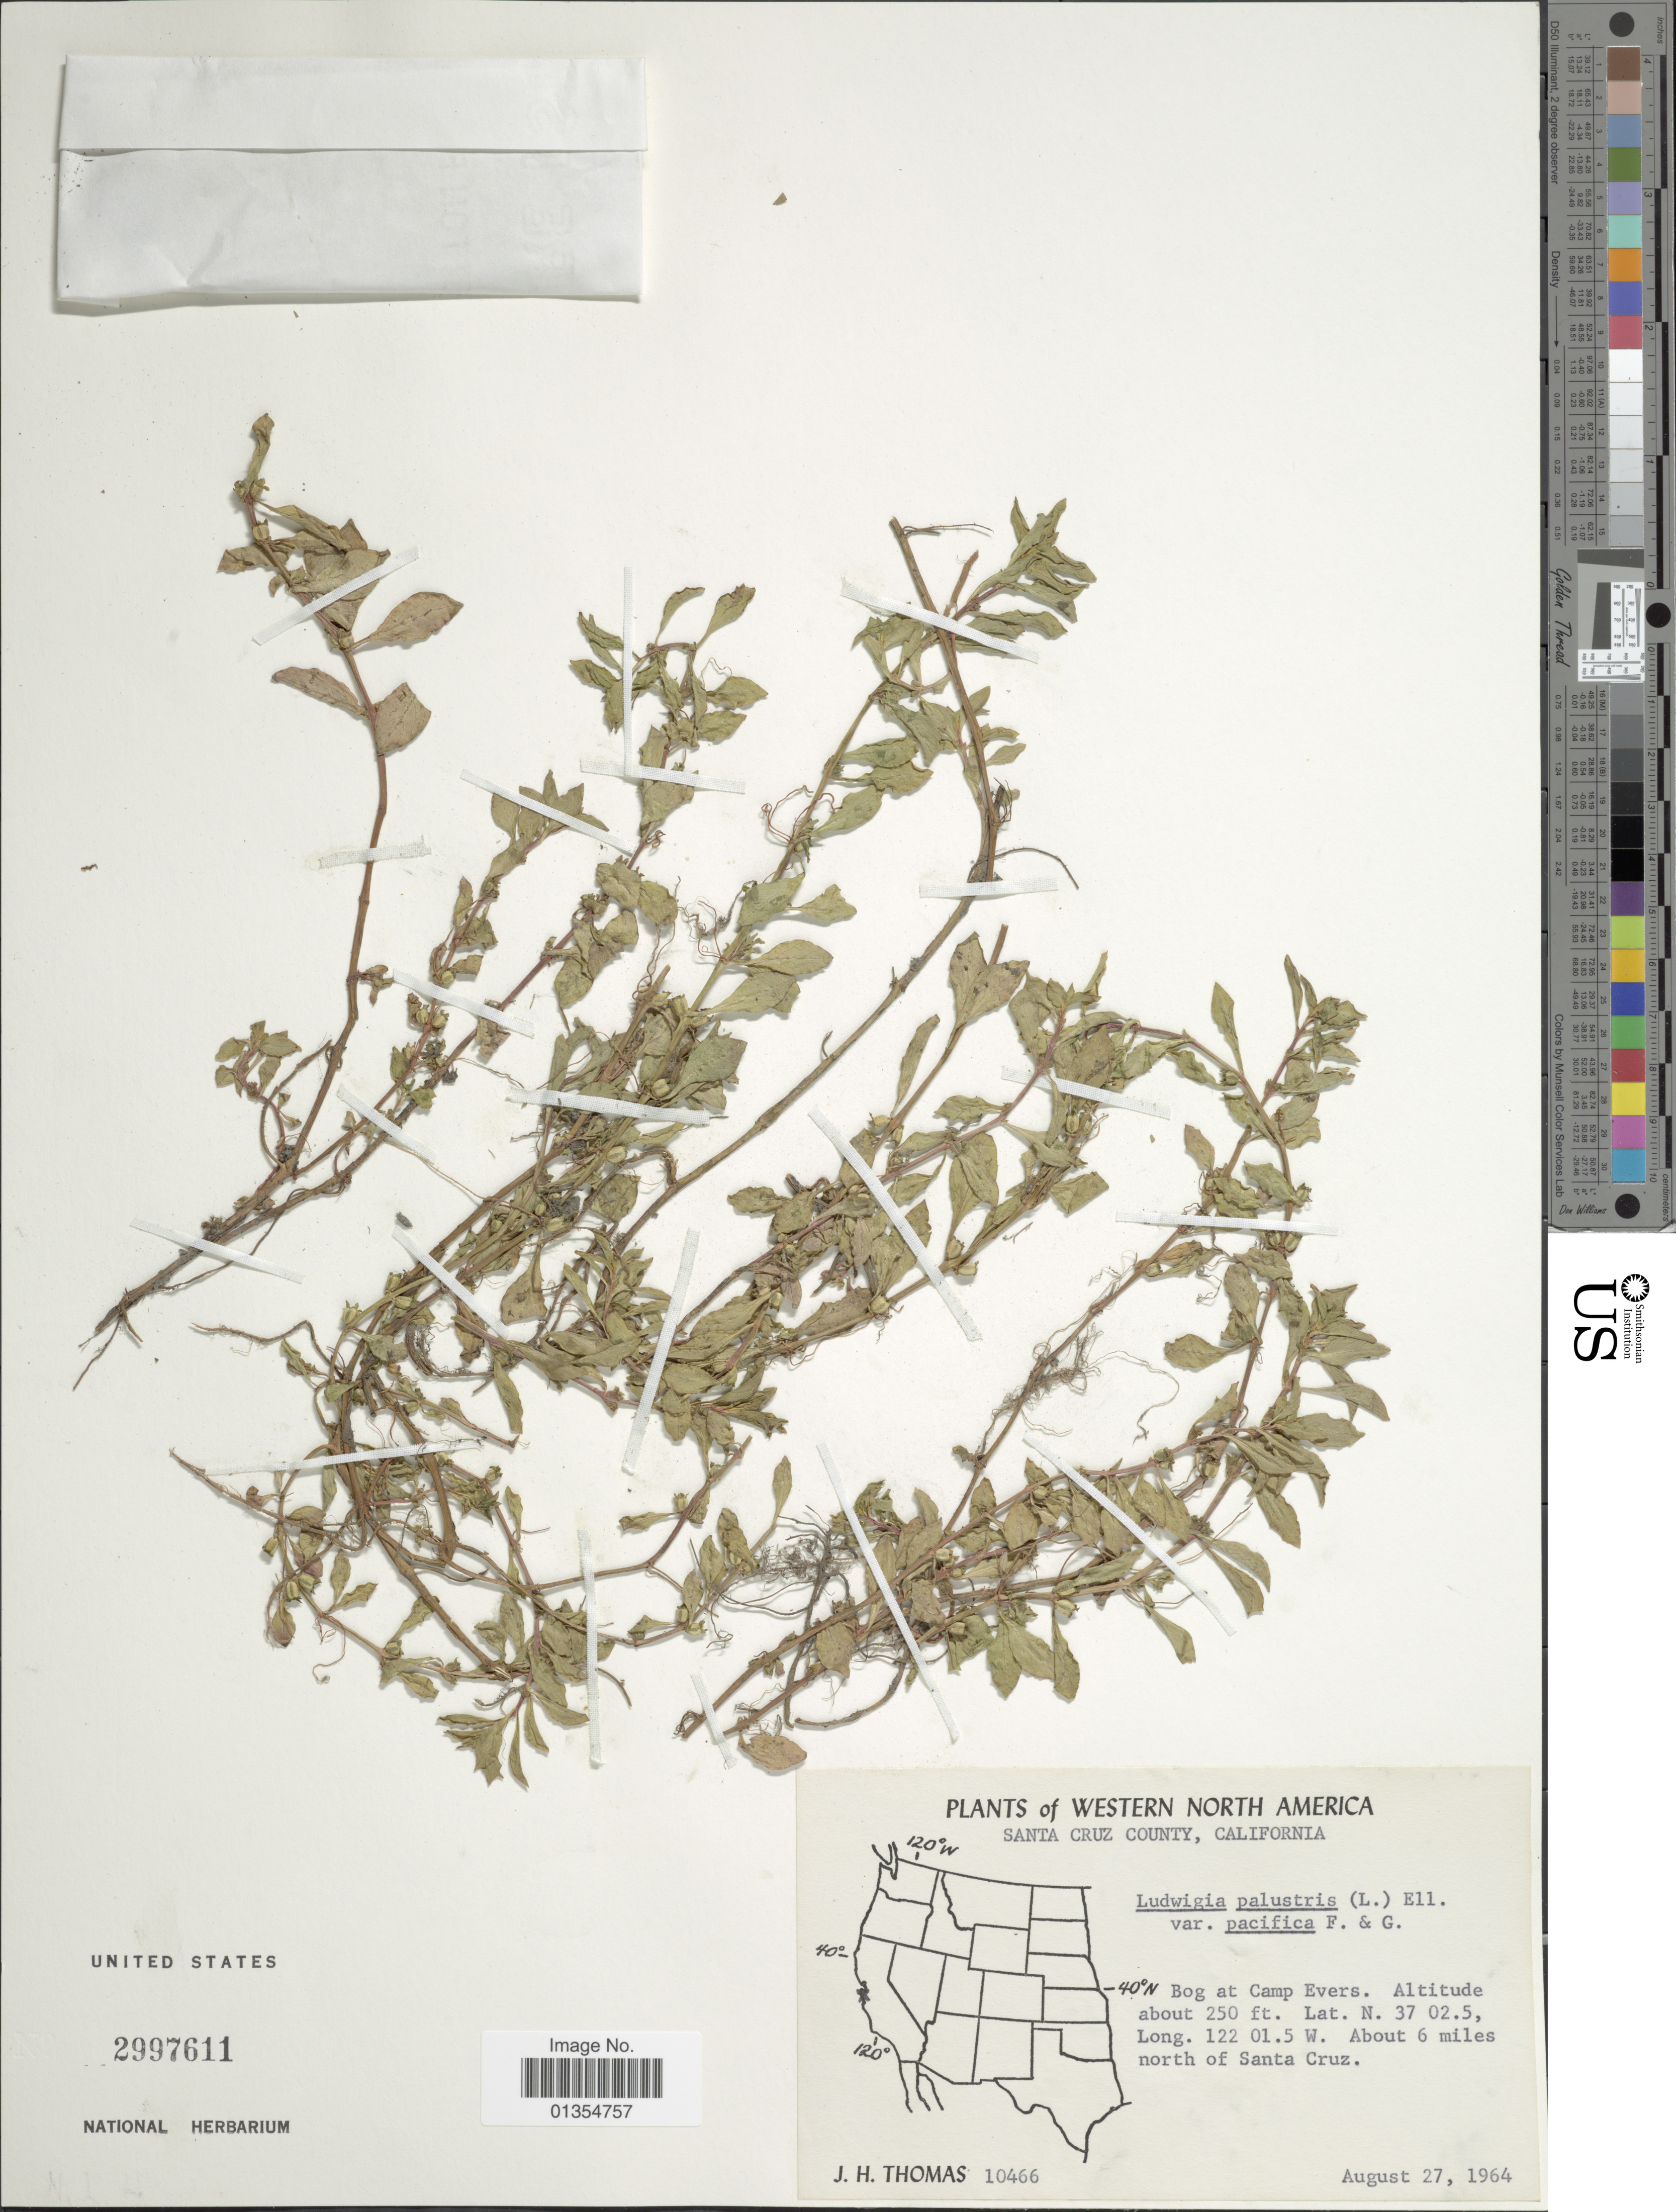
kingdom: Plantae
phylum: Tracheophyta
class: Magnoliopsida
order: Myrtales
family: Onagraceae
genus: Ludwigia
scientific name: Ludwigia palustris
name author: (L.) Elliott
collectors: J. H. Thomas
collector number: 10466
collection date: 1964-08-27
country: United States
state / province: California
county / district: Santa Cruz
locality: Western North America, Santa Cruz County, Bog at Camp Evers, about 6 miles north of Santa Cruz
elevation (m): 76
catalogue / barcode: US 2997611